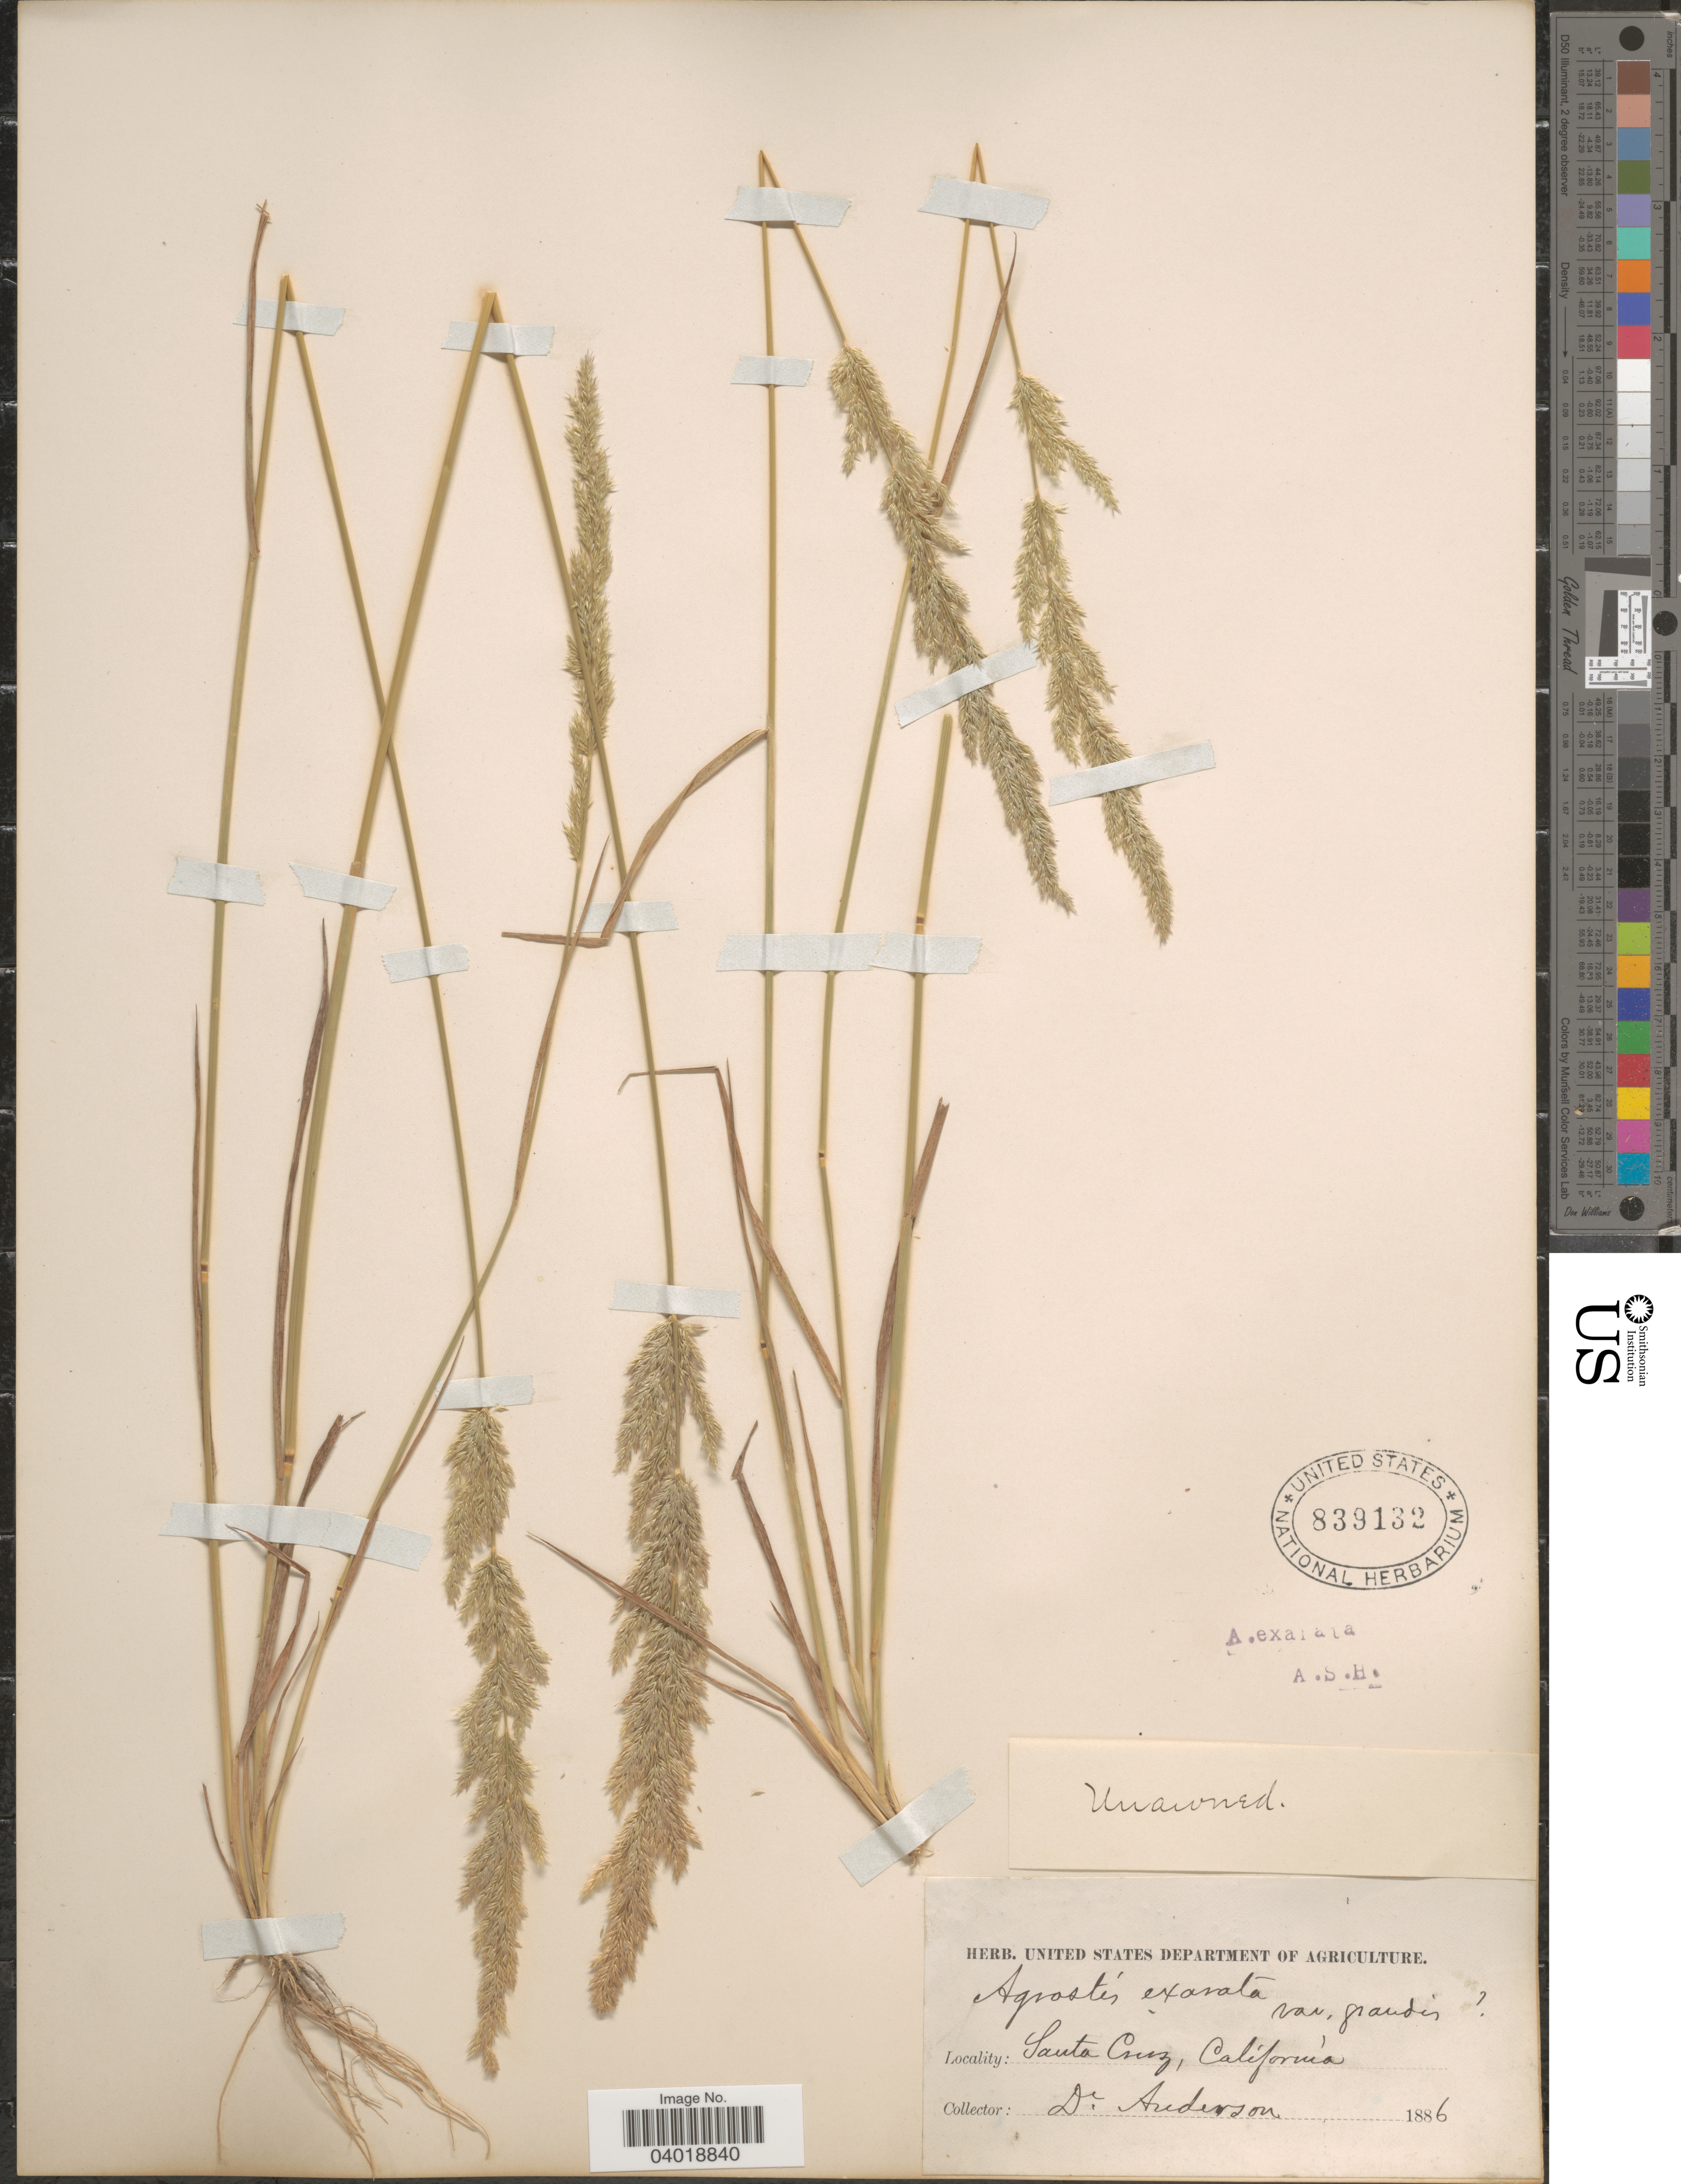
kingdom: Plantae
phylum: Tracheophyta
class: Liliopsida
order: Poales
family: Poaceae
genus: Agrostis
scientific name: Agrostis exarata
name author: Trin.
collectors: -. Anderson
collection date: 1886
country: United States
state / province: California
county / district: Santa Cruz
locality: Santa Cruz.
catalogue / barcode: US 839132